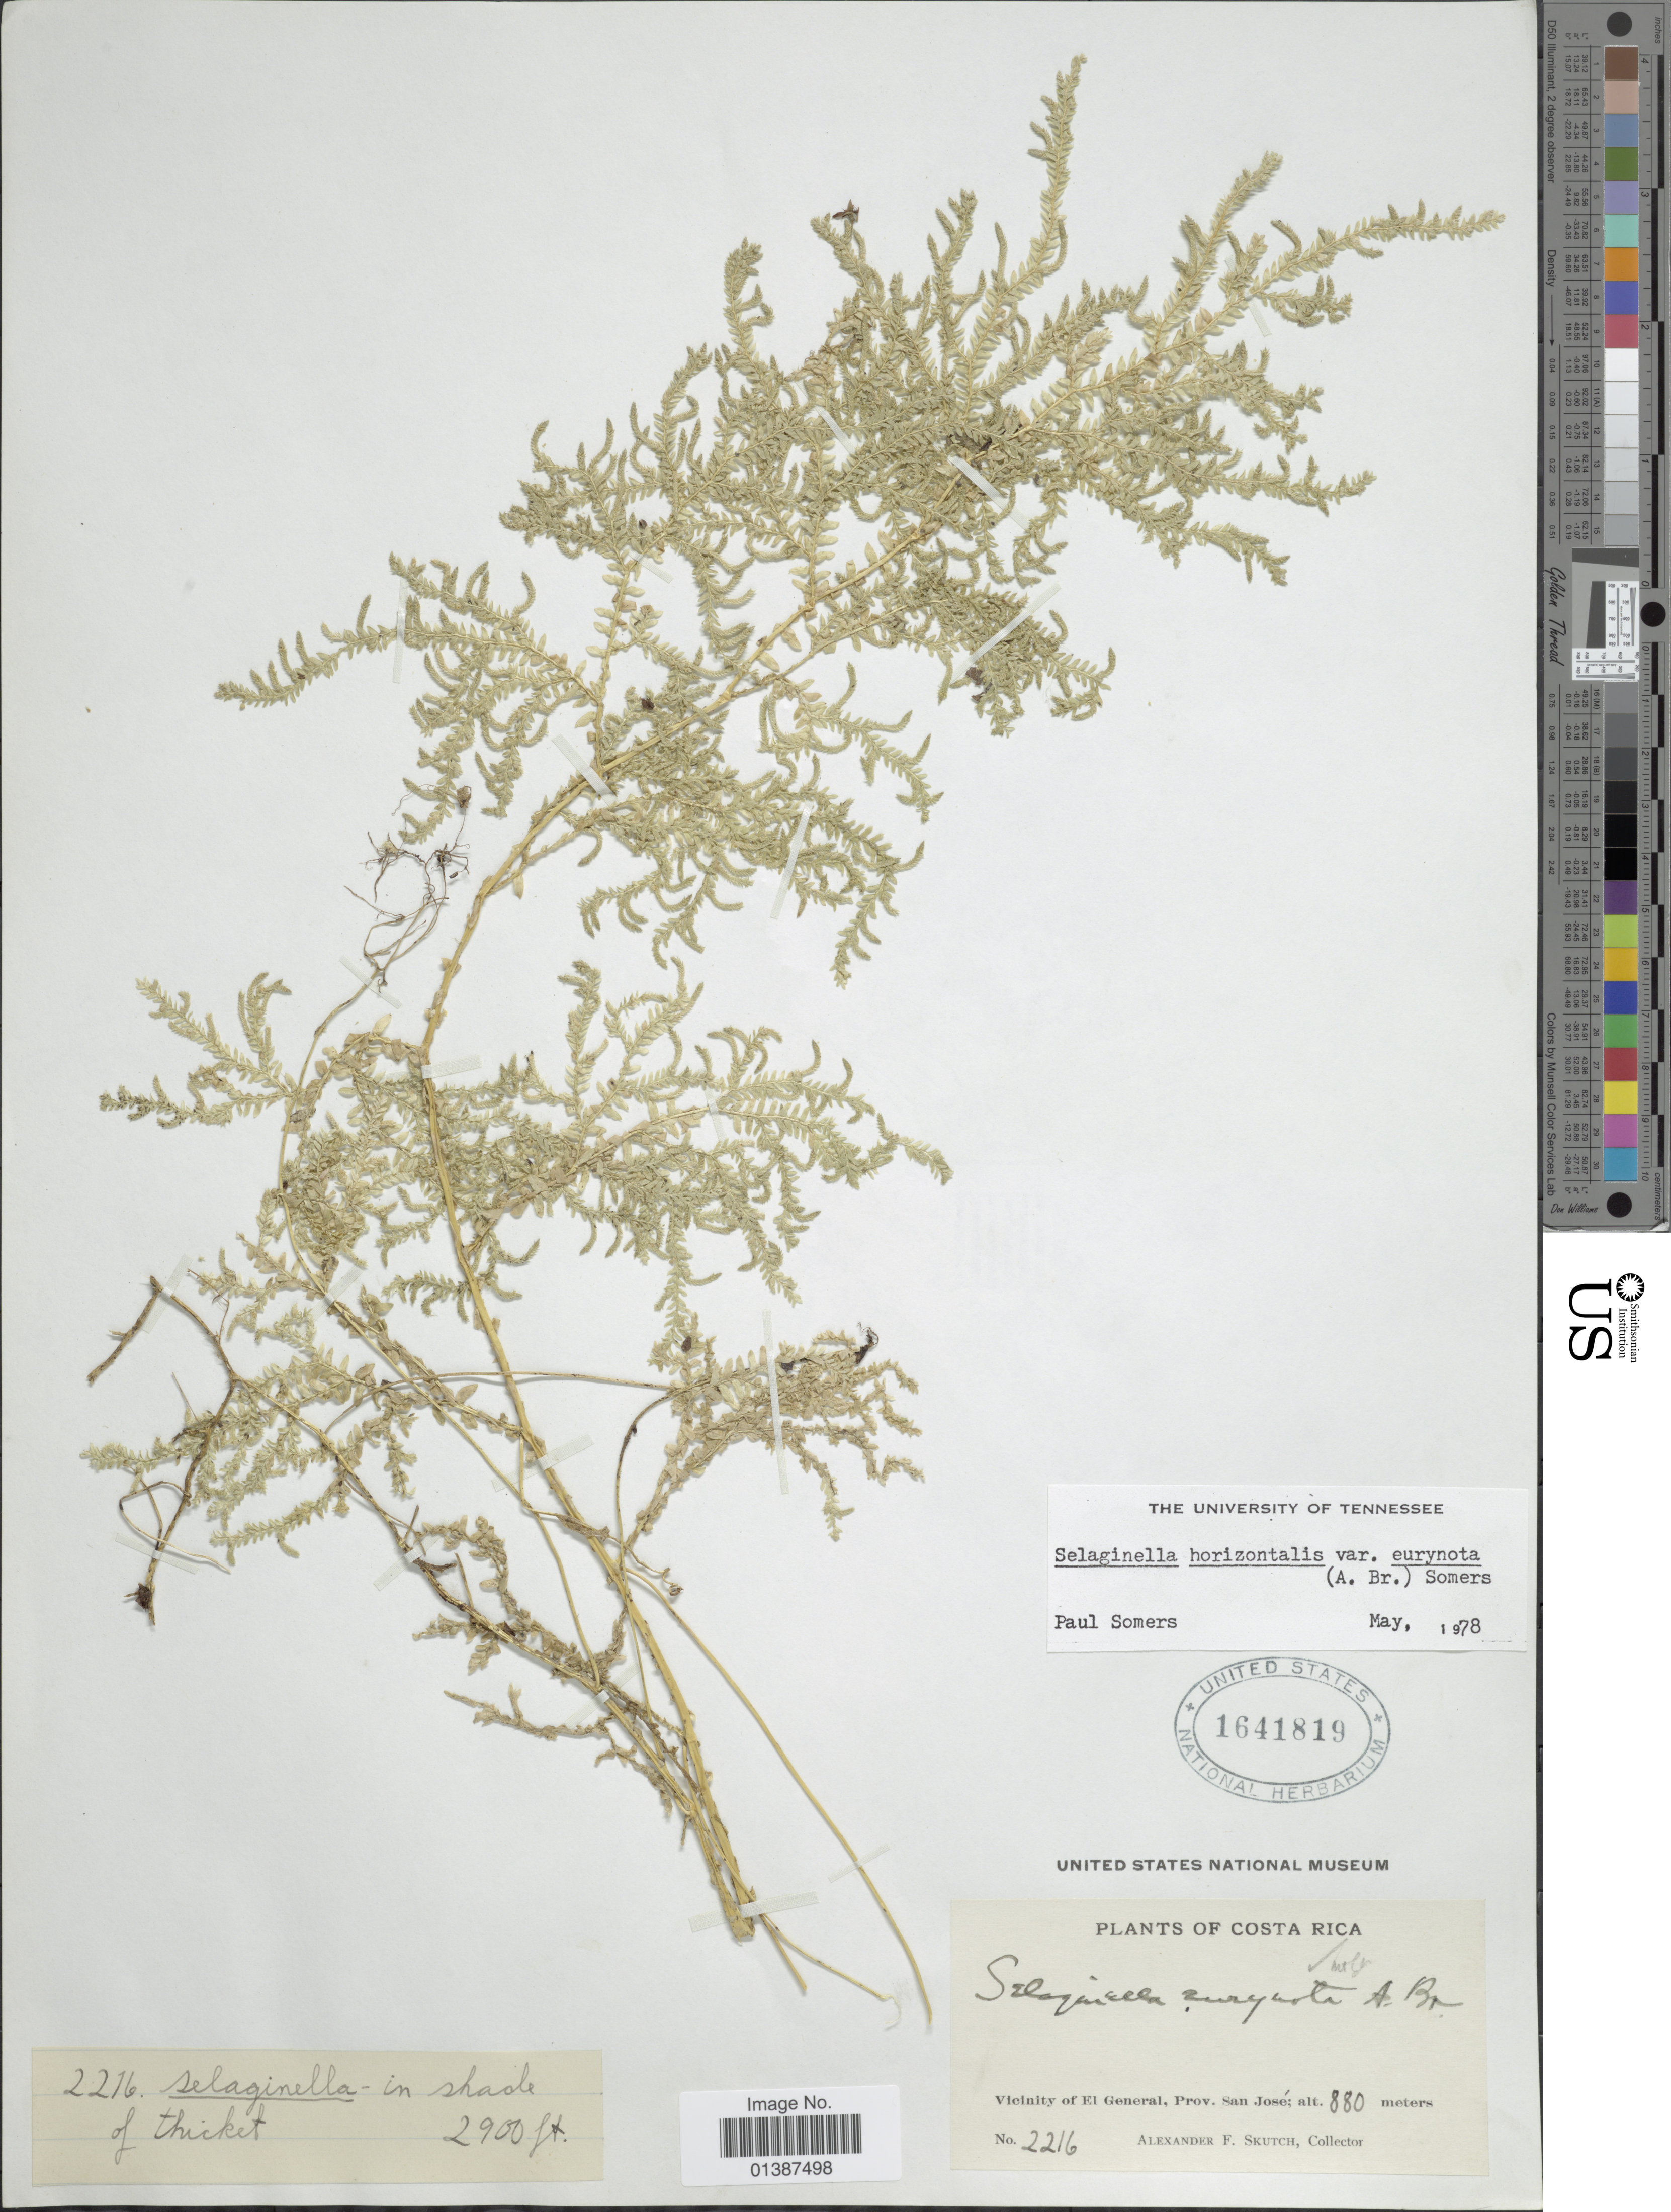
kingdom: Plantae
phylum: Tracheophyta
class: Lycopodiopsida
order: Selaginellales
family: Selaginellaceae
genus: Selaginella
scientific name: Selaginella eurynota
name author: A. Braun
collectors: A. F. Skutch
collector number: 2216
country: Costa Rica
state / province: San José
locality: Vicinity of El General, prov. San José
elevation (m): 880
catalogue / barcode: US 1641819